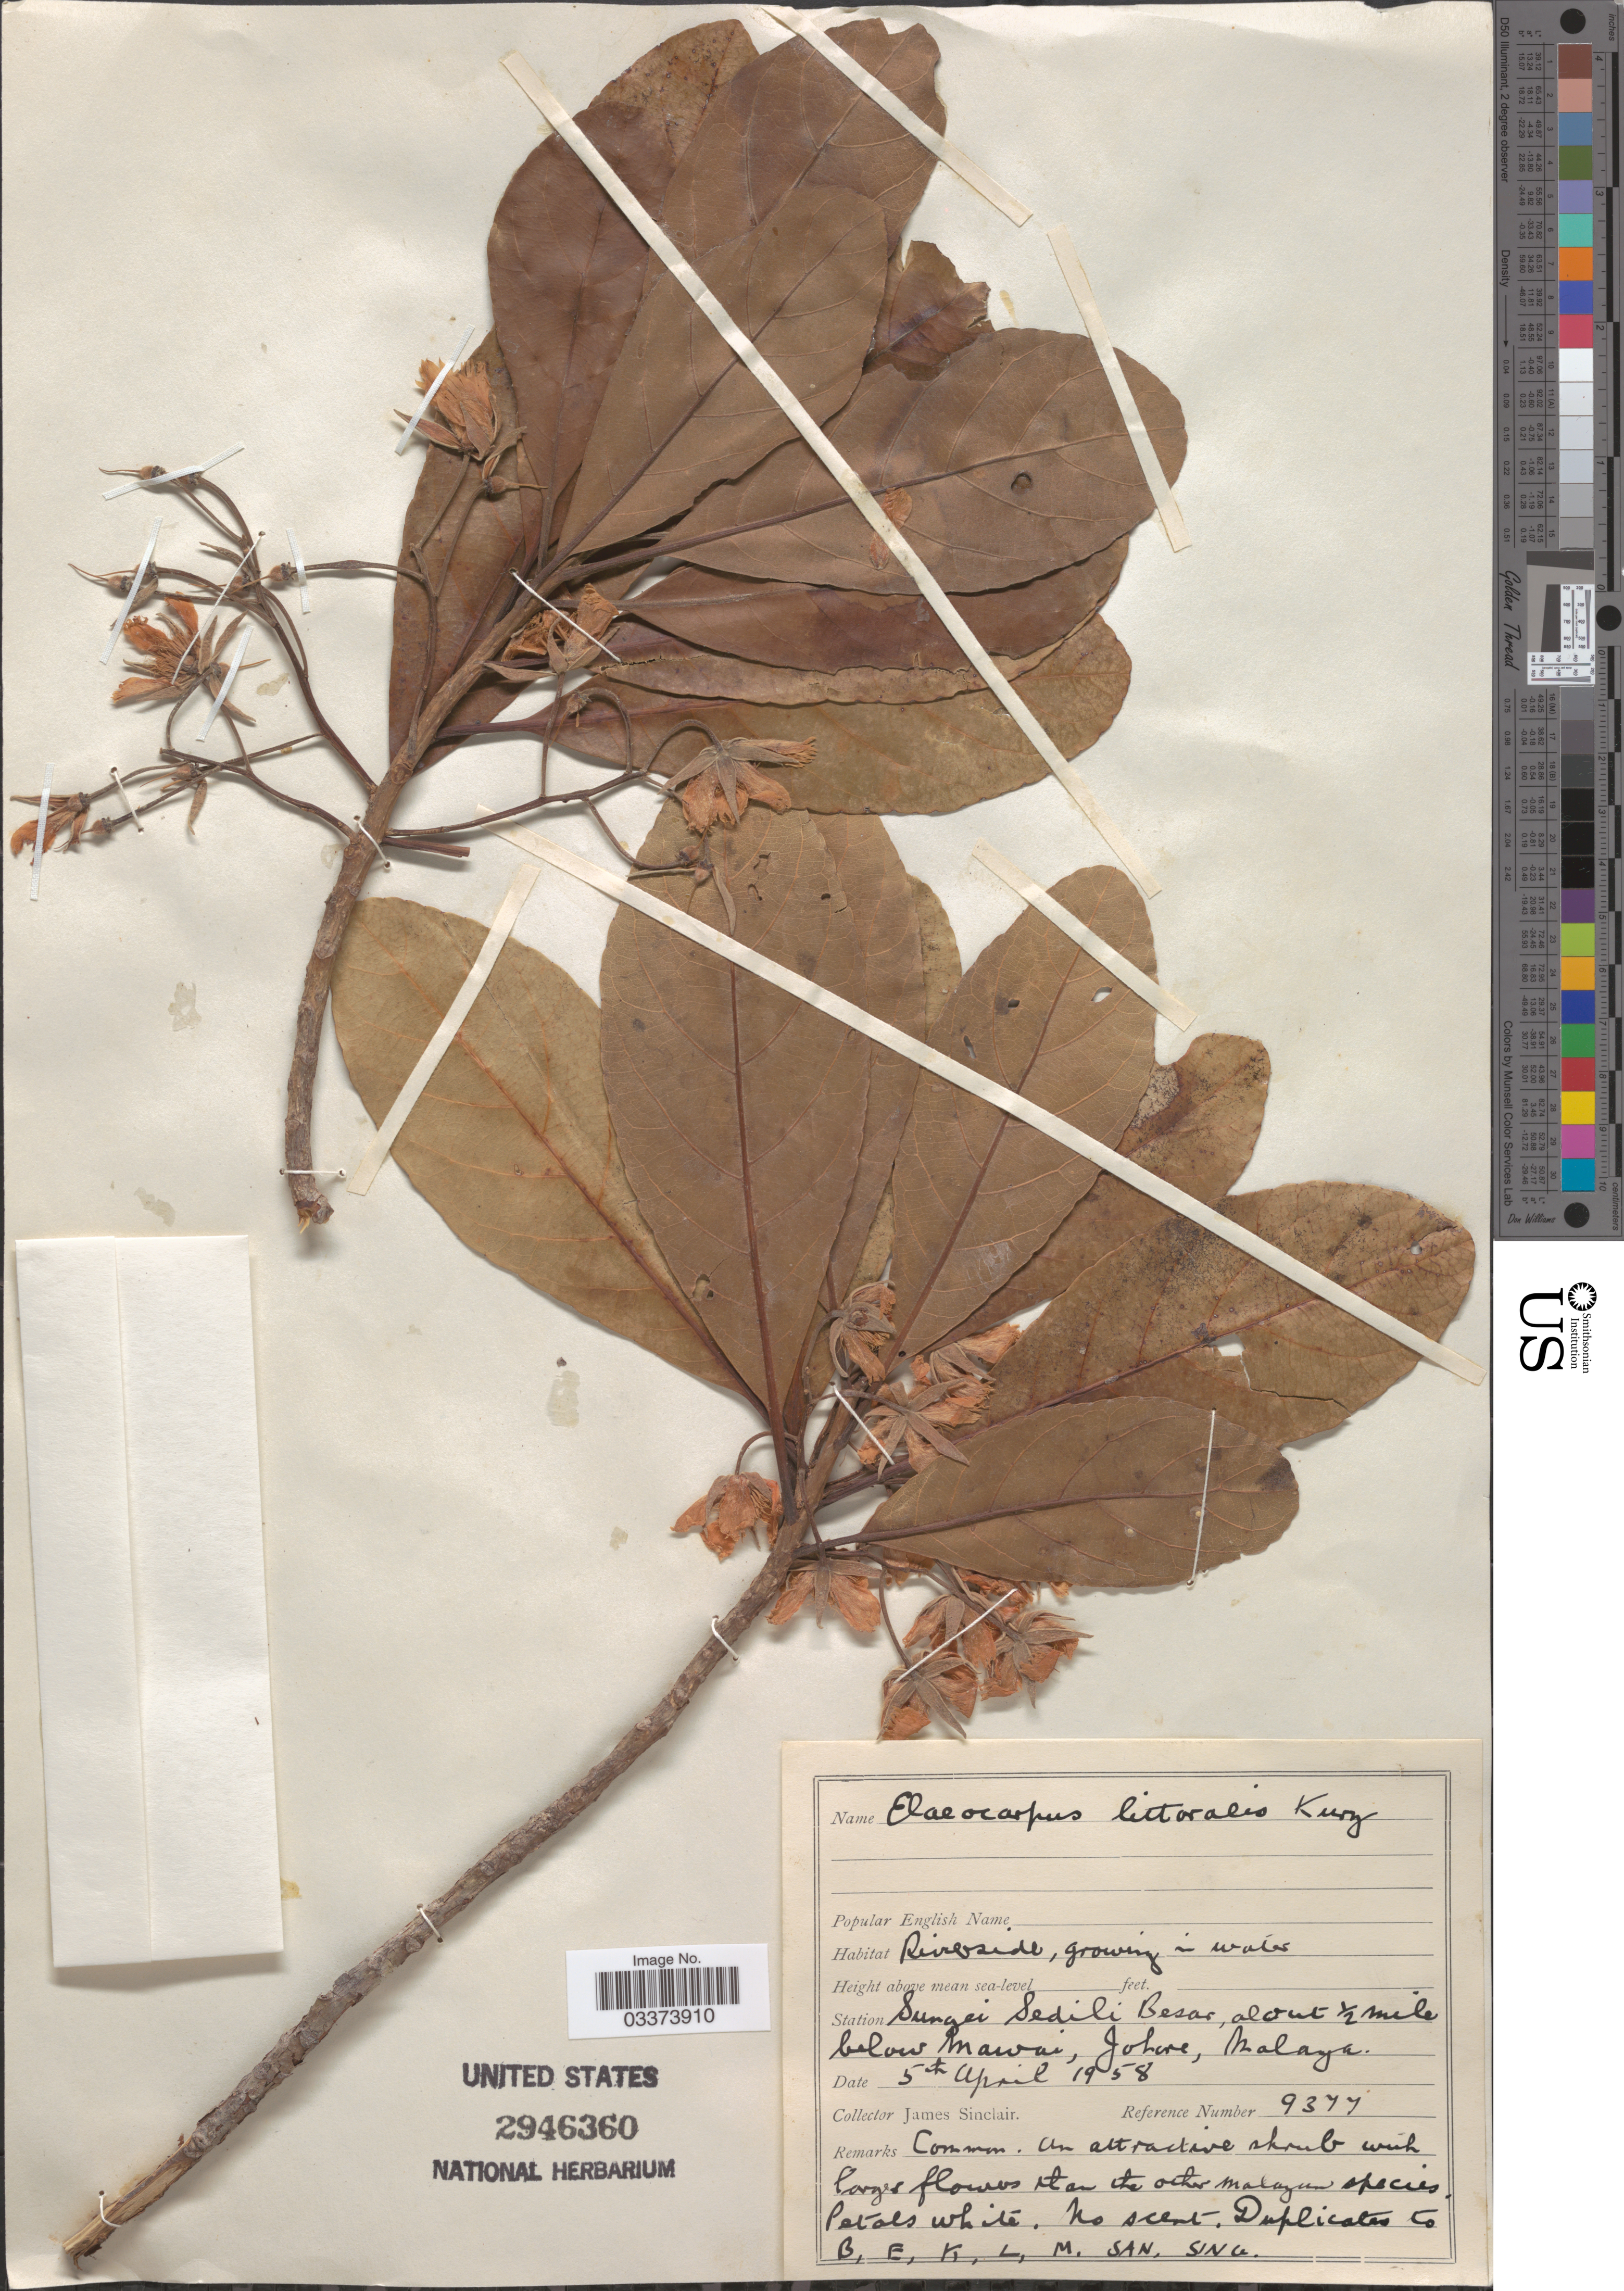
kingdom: Plantae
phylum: Tracheophyta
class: Magnoliopsida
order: Oxalidales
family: Elaeocarpaceae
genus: Elaeocarpus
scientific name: Elaeocarpus littoralis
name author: Teijsm. & Binn.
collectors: J. Sinclair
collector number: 9377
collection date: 1958-04-05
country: Malaysia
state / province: Johor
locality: Station Sungei Sedili Besar, about ½ mile below Mawai, Malaya.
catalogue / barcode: US 2946360